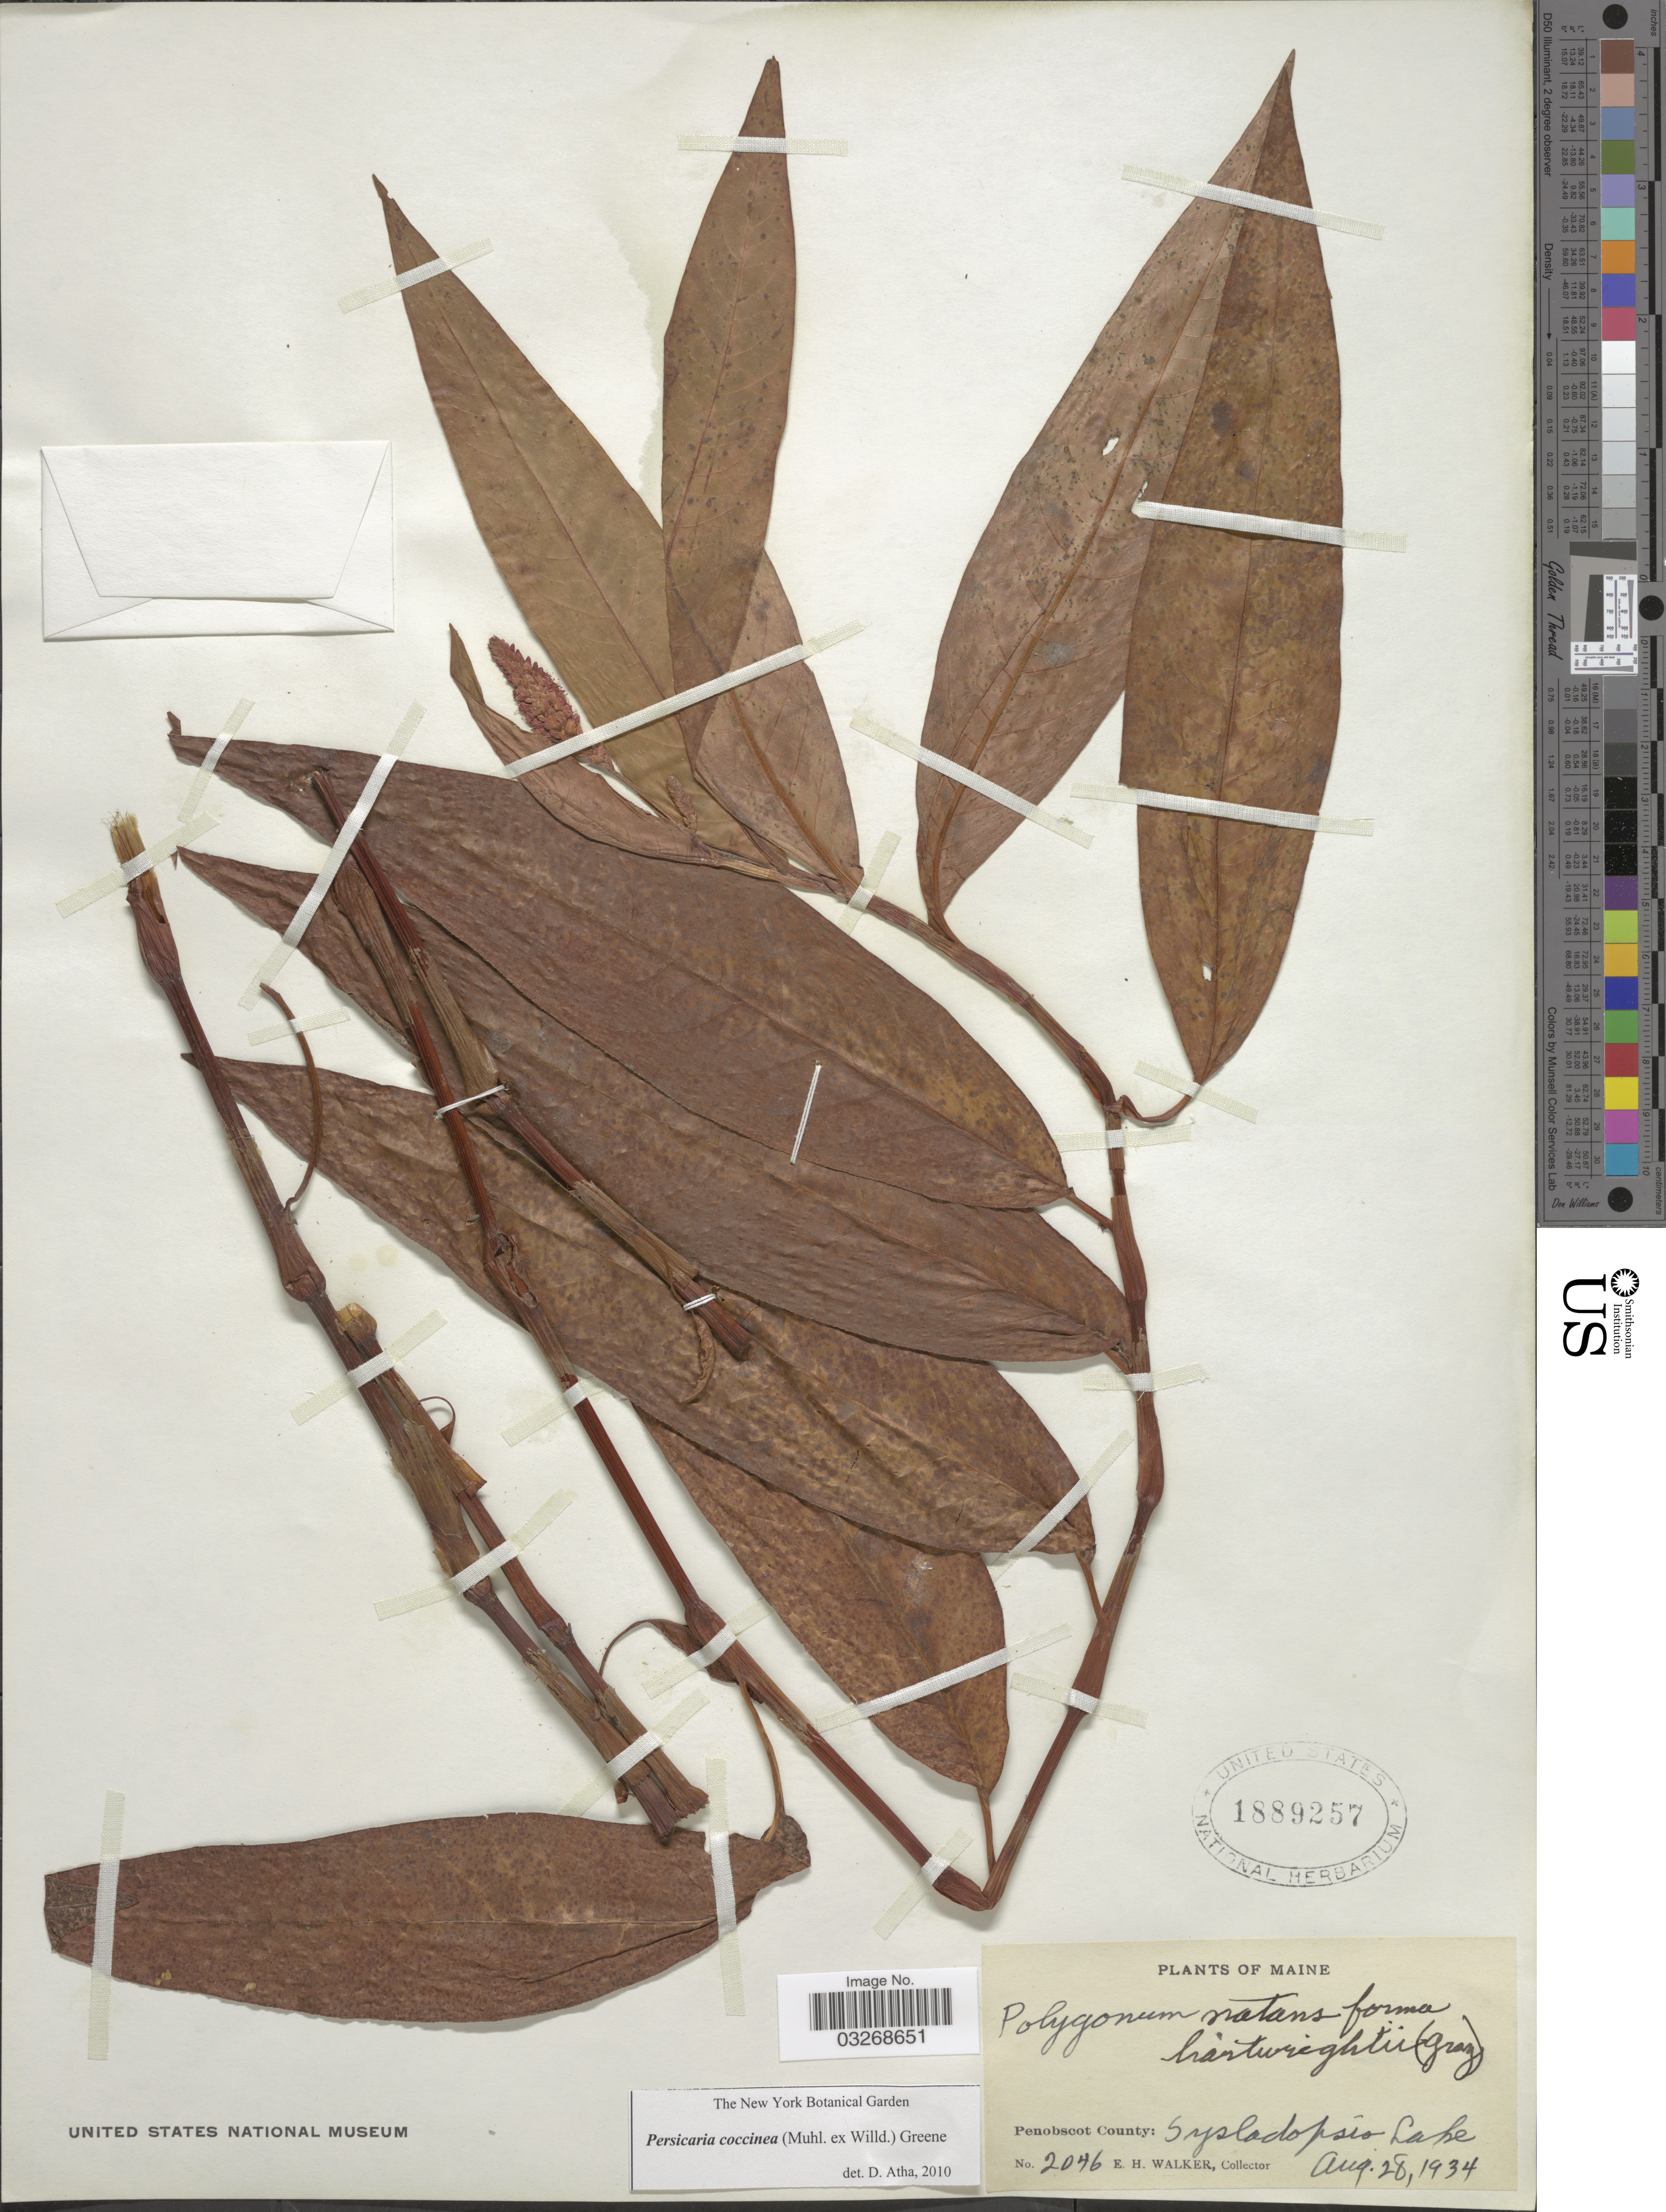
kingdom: Plantae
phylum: Tracheophyta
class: Magnoliopsida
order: Caryophyllales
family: Polygonaceae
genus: Persicaria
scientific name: Persicaria coccinea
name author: (Muhl. ex Willd.) Greene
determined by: Atha, D. E.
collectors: E. H. Walker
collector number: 2046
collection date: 1934-08-28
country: United States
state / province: Maine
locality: Penobscot County: Sysladobsis Lake.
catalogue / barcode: US 1889257